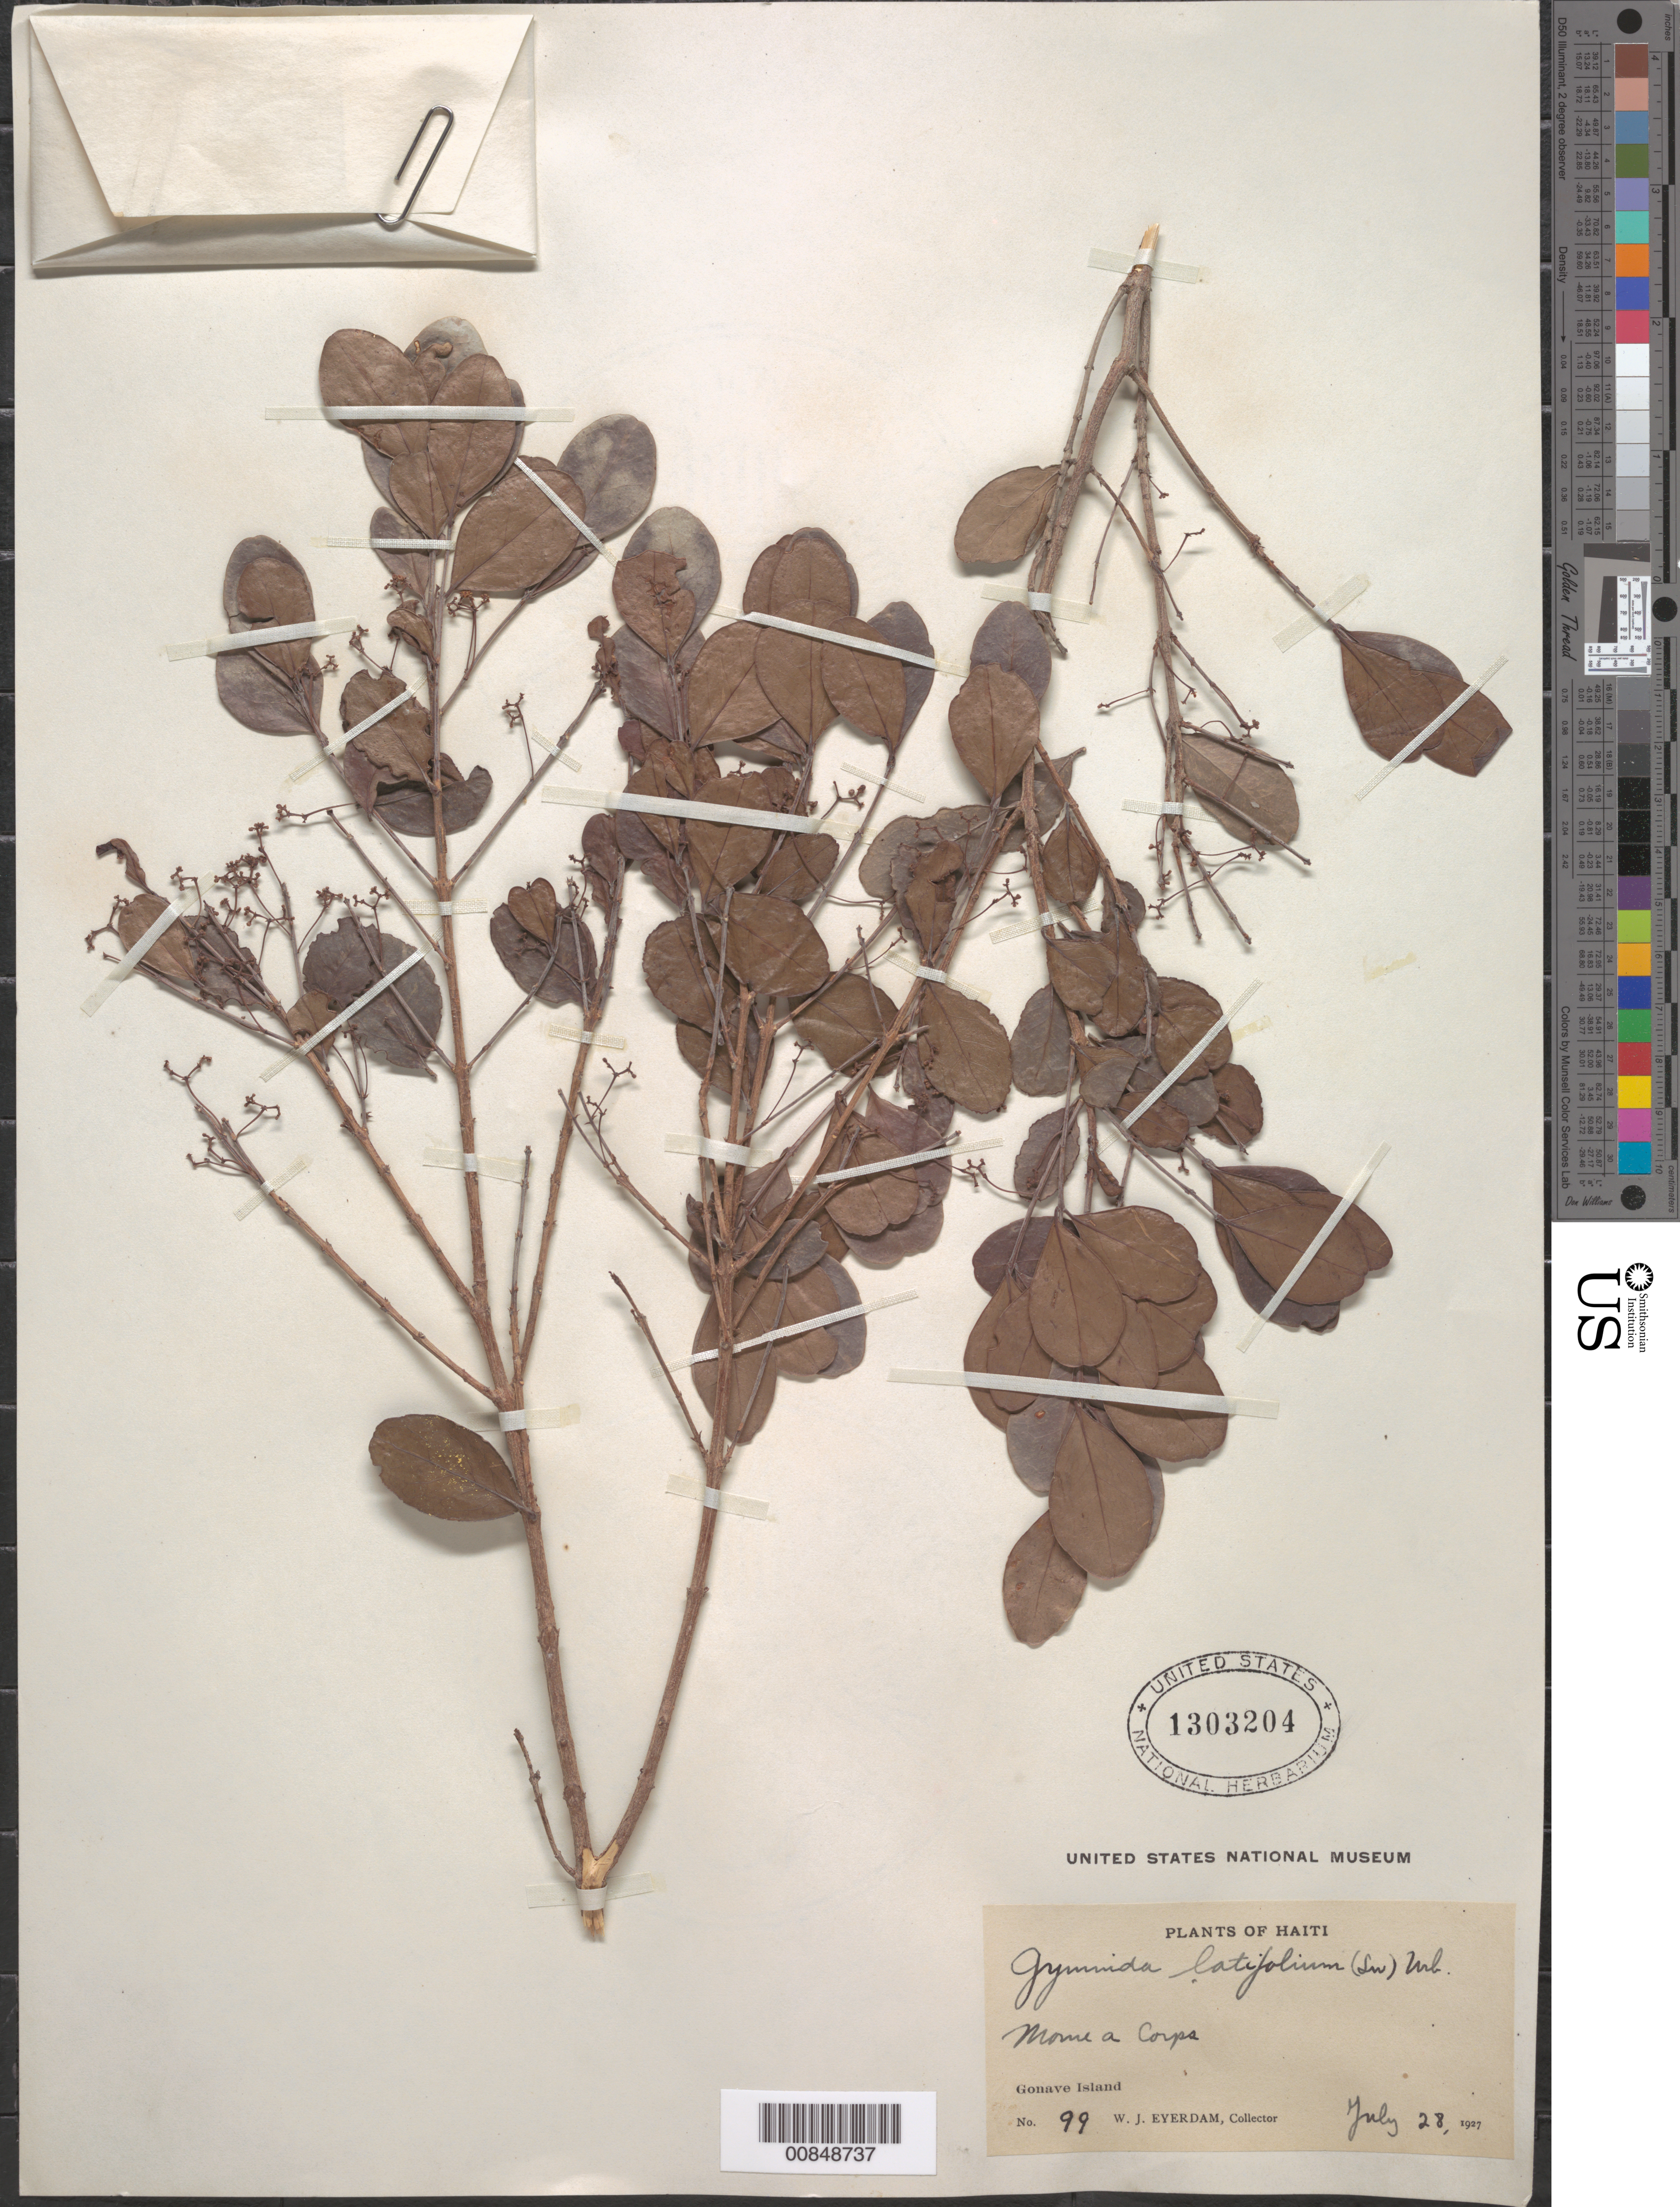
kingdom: Plantae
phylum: Tracheophyta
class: Magnoliopsida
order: Celastrales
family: Celastraceae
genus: Gyminda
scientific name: Gyminda latifolia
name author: (Sw.) Urb.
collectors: W. Everdam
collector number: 99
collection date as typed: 28 Jul 1927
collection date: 1927-07-28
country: Haiti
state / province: Ouest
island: Île de la Gonâve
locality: Morne-a-Corps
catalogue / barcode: US 1303204